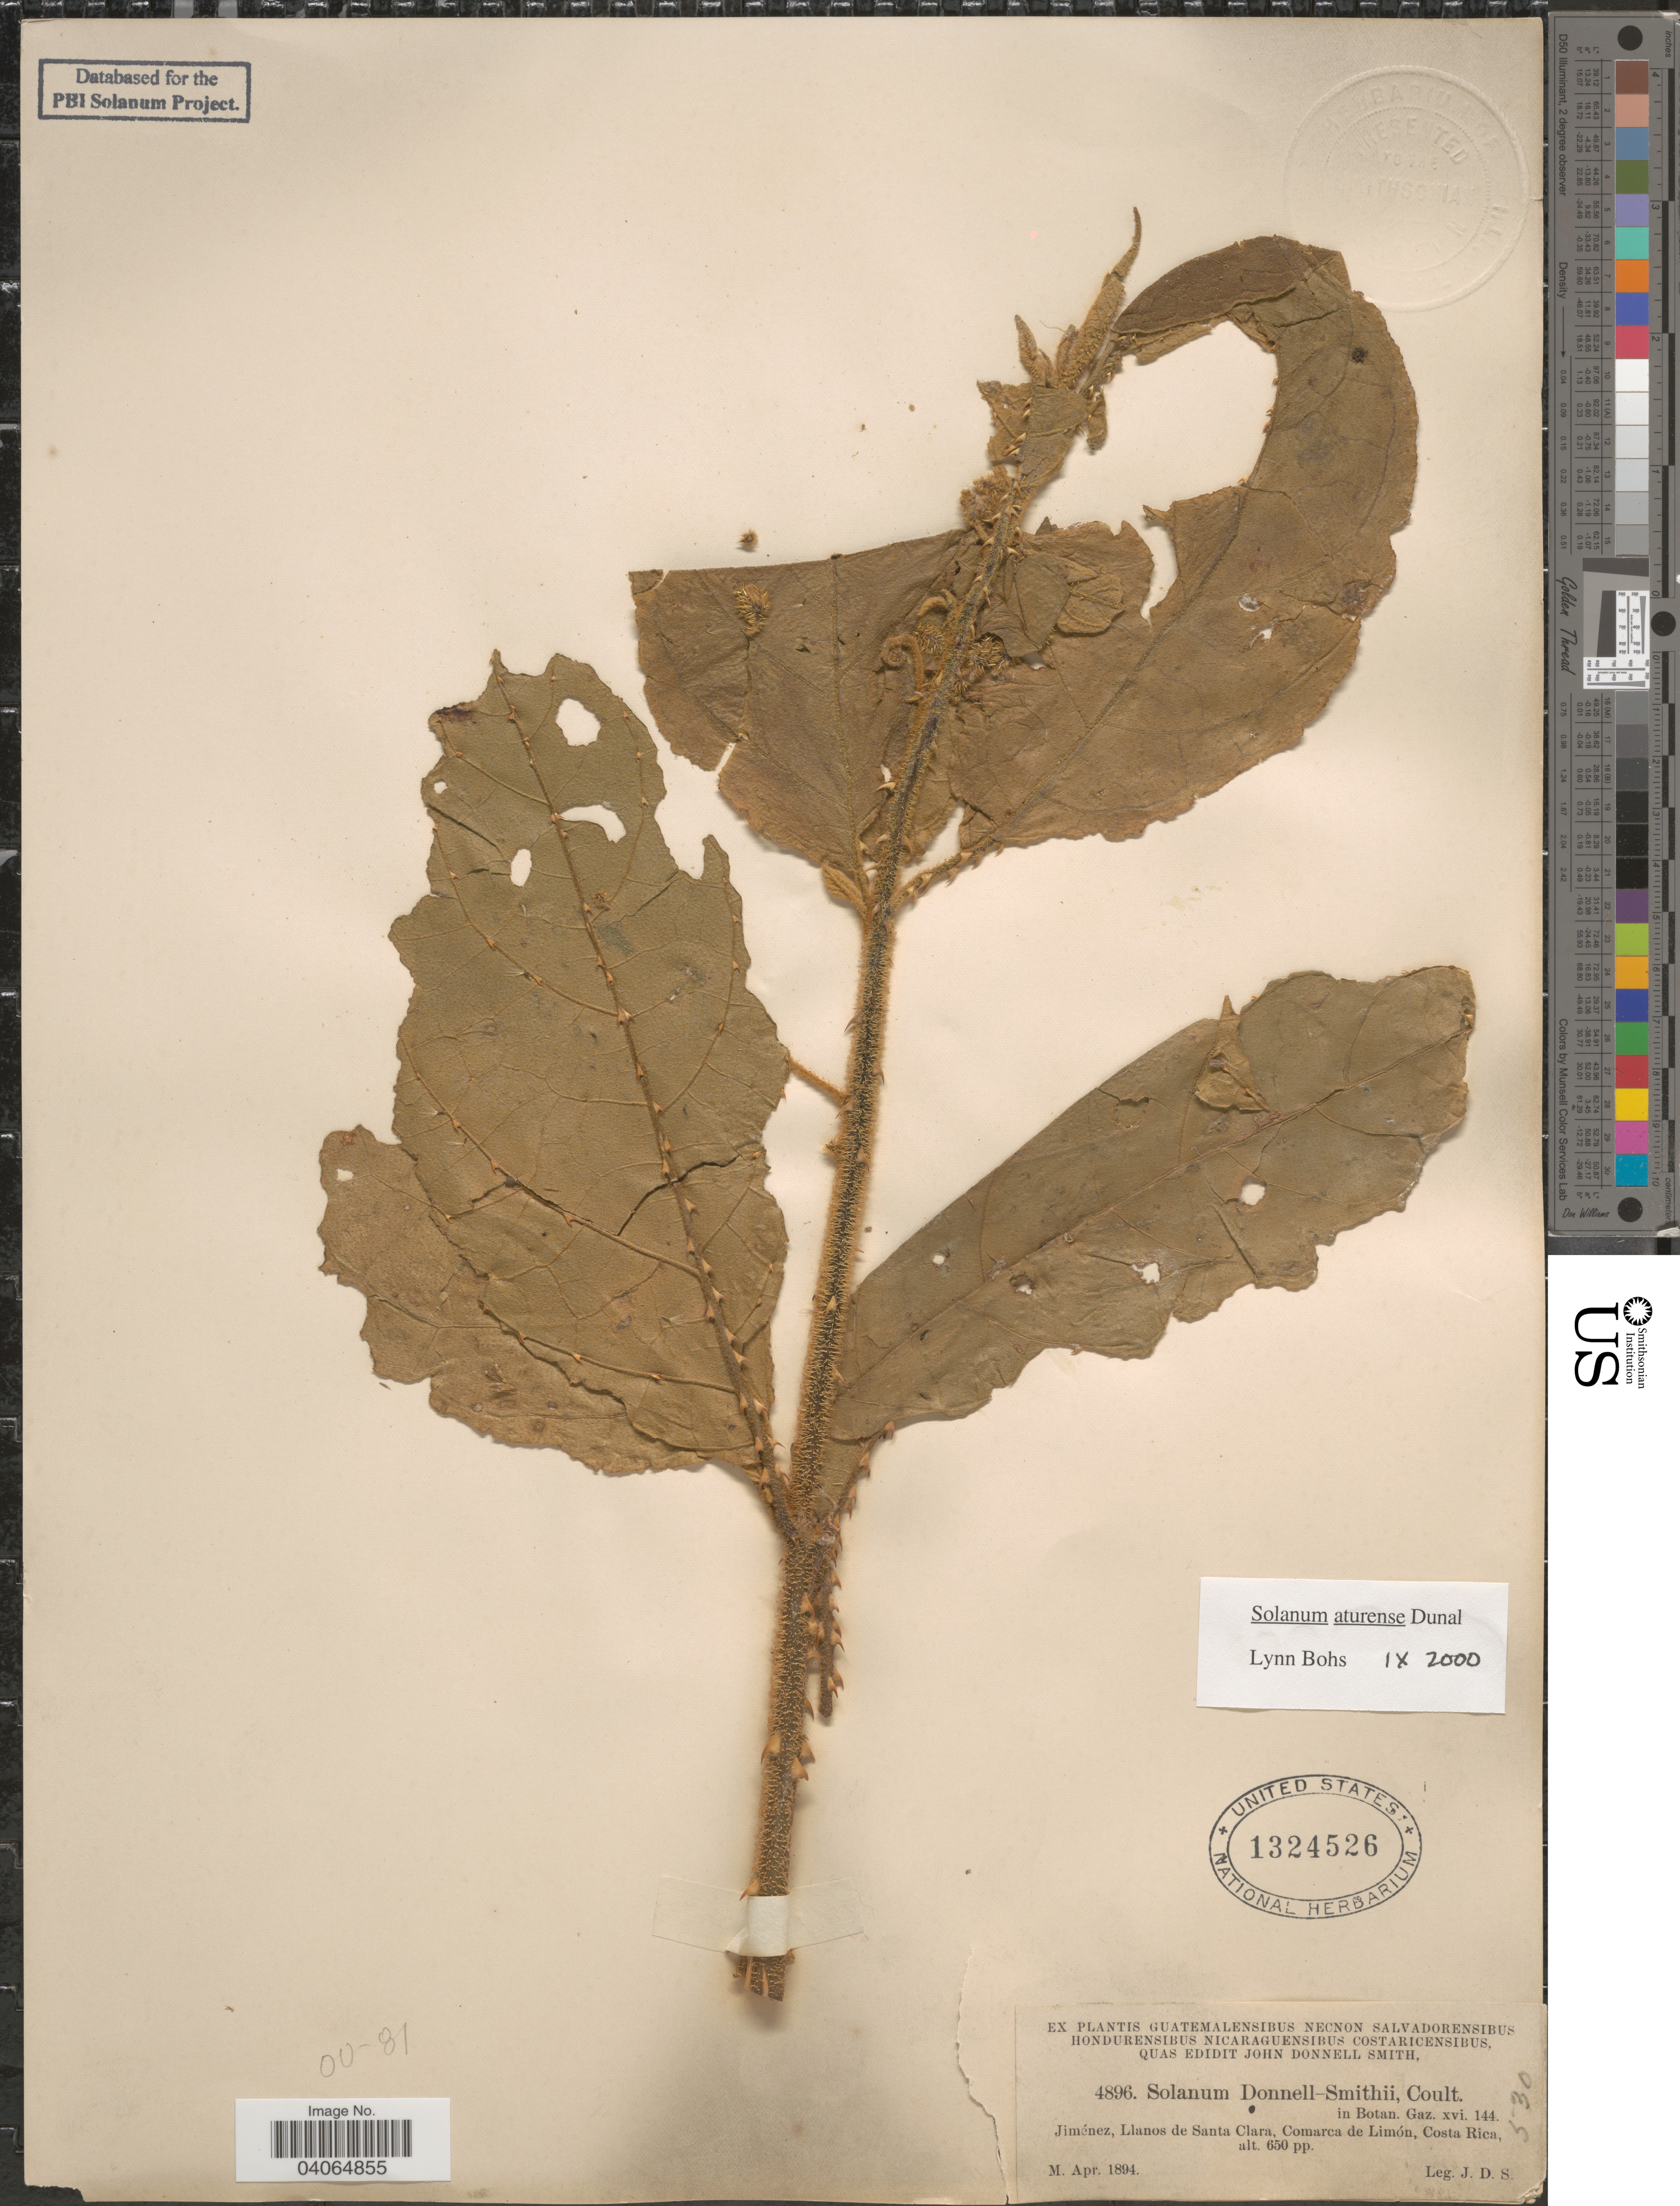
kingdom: Plantae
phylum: Tracheophyta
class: Magnoliopsida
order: Solanales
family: Solanaceae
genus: Solanum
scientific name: Solanum aturense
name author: Humb. & Bonpl. ex Dunal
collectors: J. Donnell Smith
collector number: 4896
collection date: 1894-04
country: Costa Rica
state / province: Limón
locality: Jiménez, Llanos de Santa Clara, Comarca de Limón.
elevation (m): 198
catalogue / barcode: US 1324526